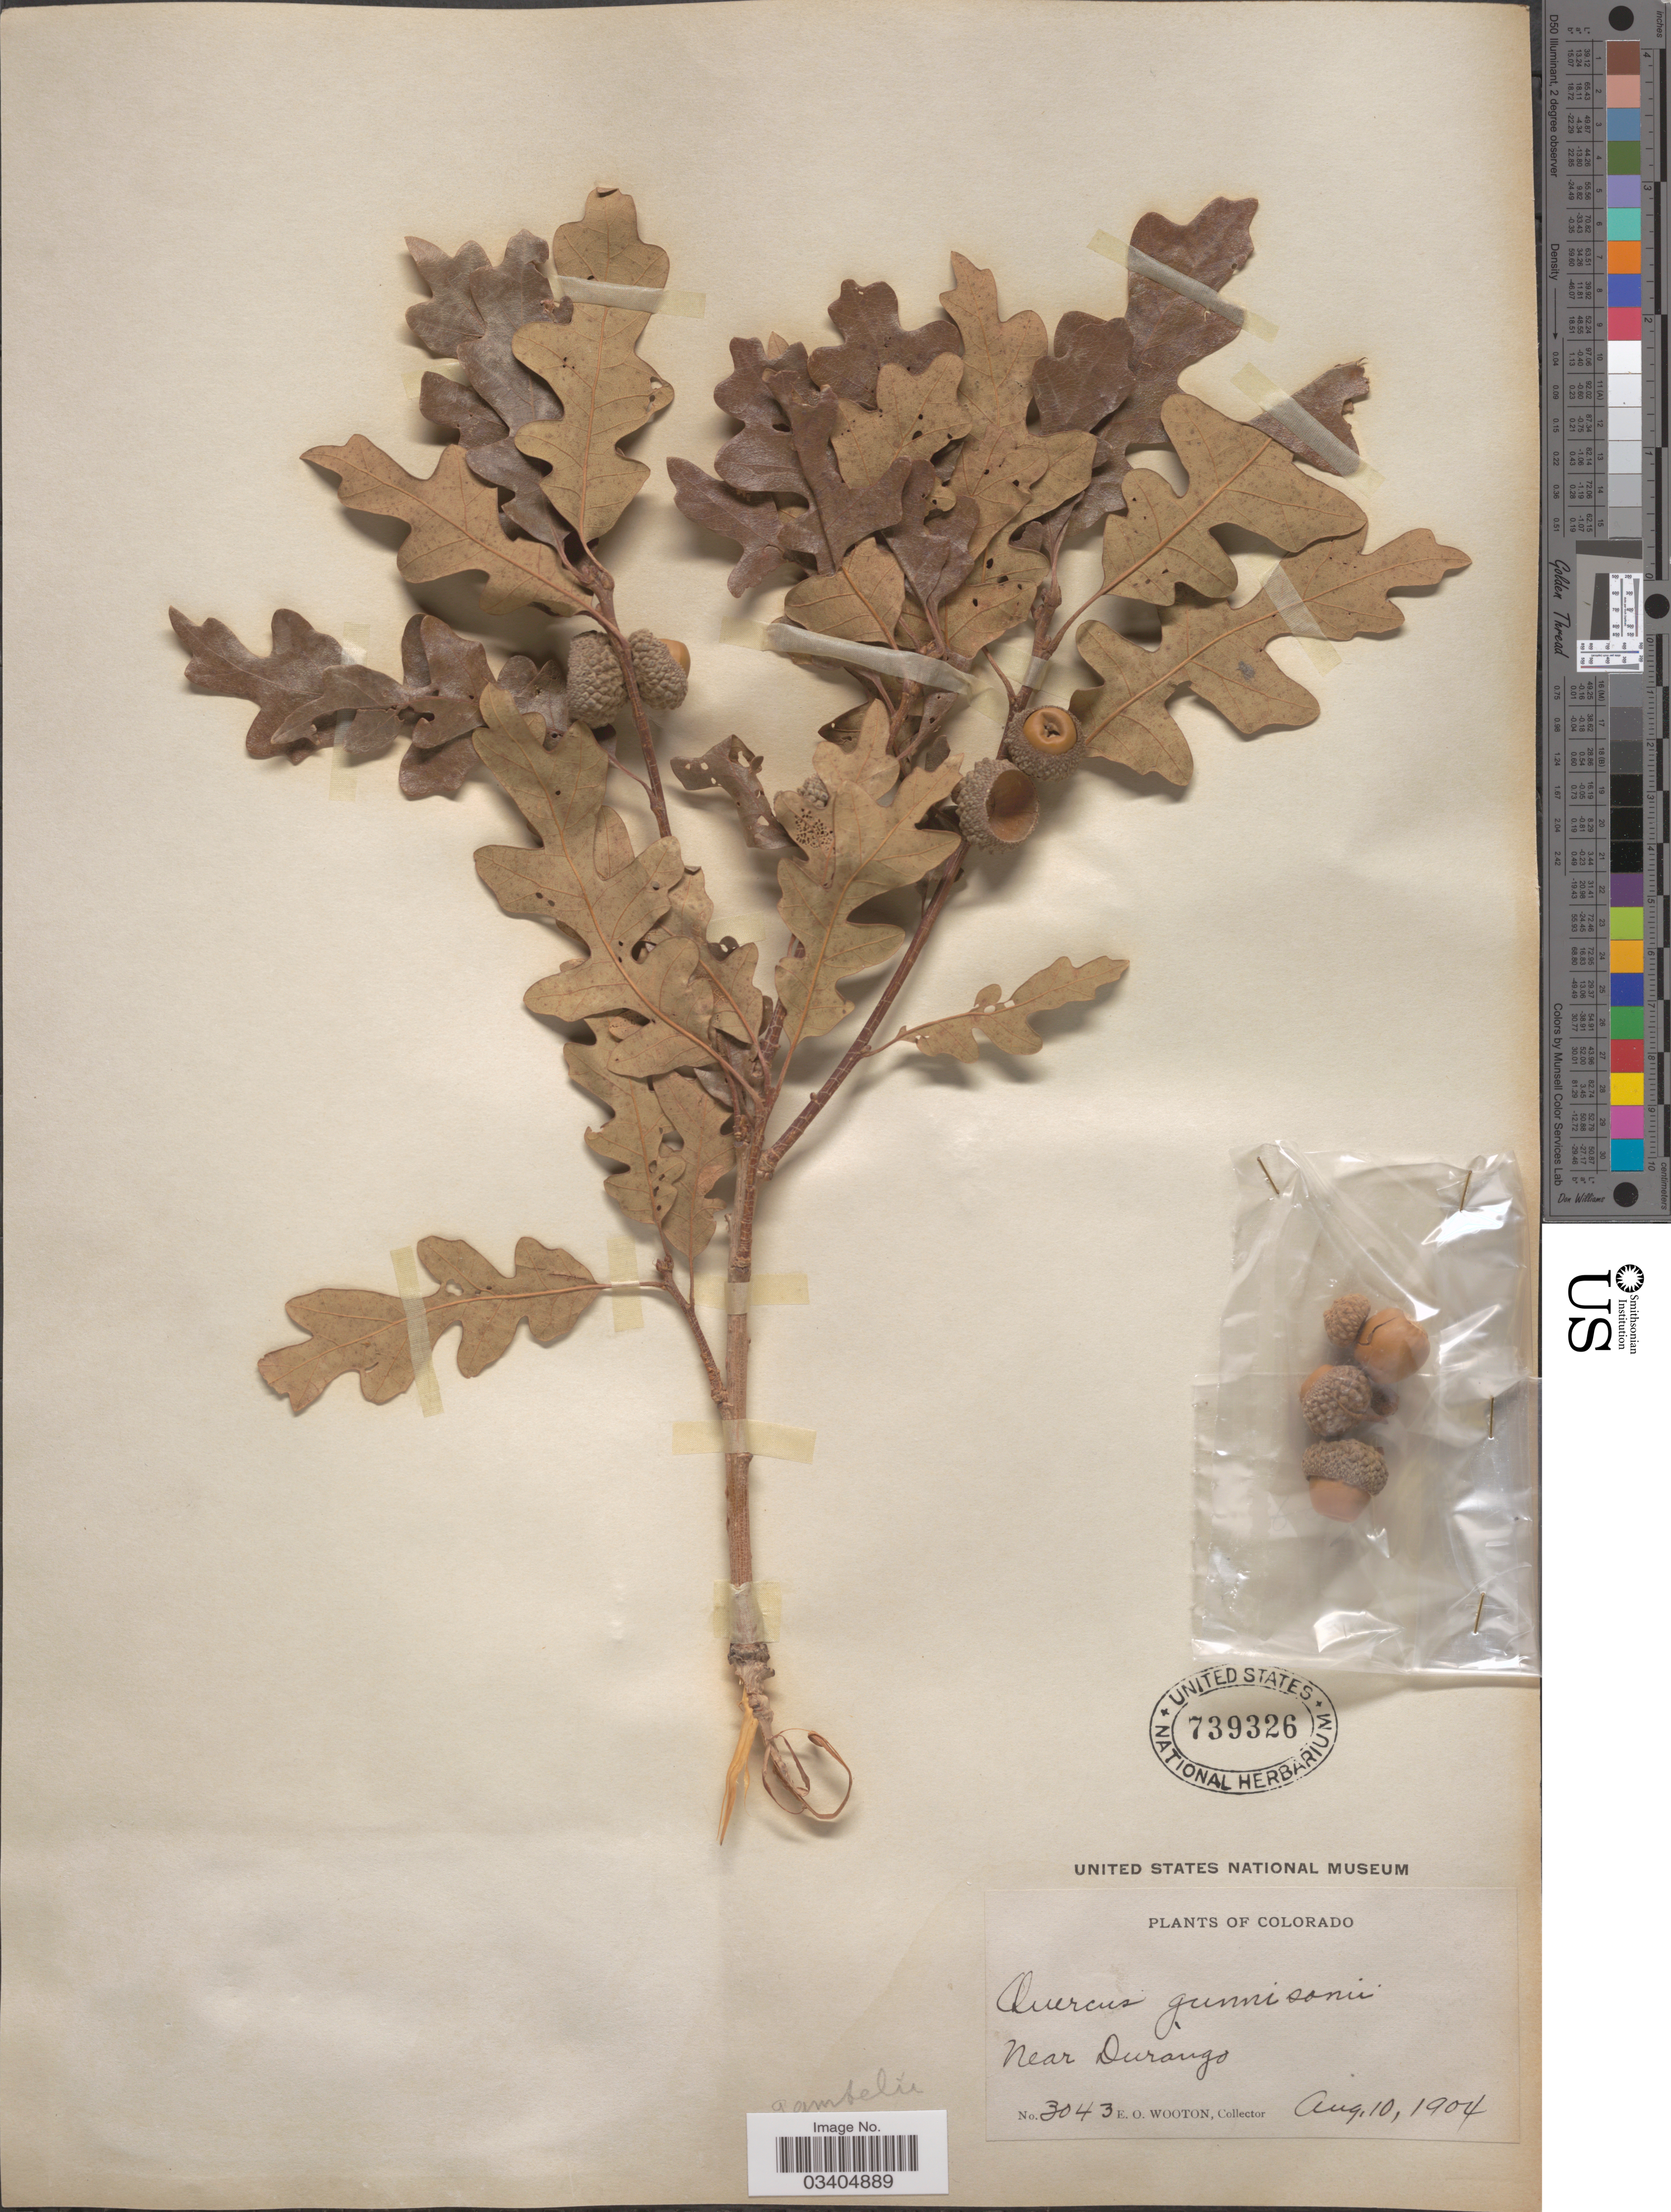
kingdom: Plantae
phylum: Tracheophyta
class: Magnoliopsida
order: Fagales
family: Fagaceae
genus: Quercus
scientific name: Quercus gambelii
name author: Nutt.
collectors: E. O. Wooton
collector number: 3043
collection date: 1904-08-10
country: United States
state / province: Colorado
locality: Near Durango.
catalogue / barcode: US 739326